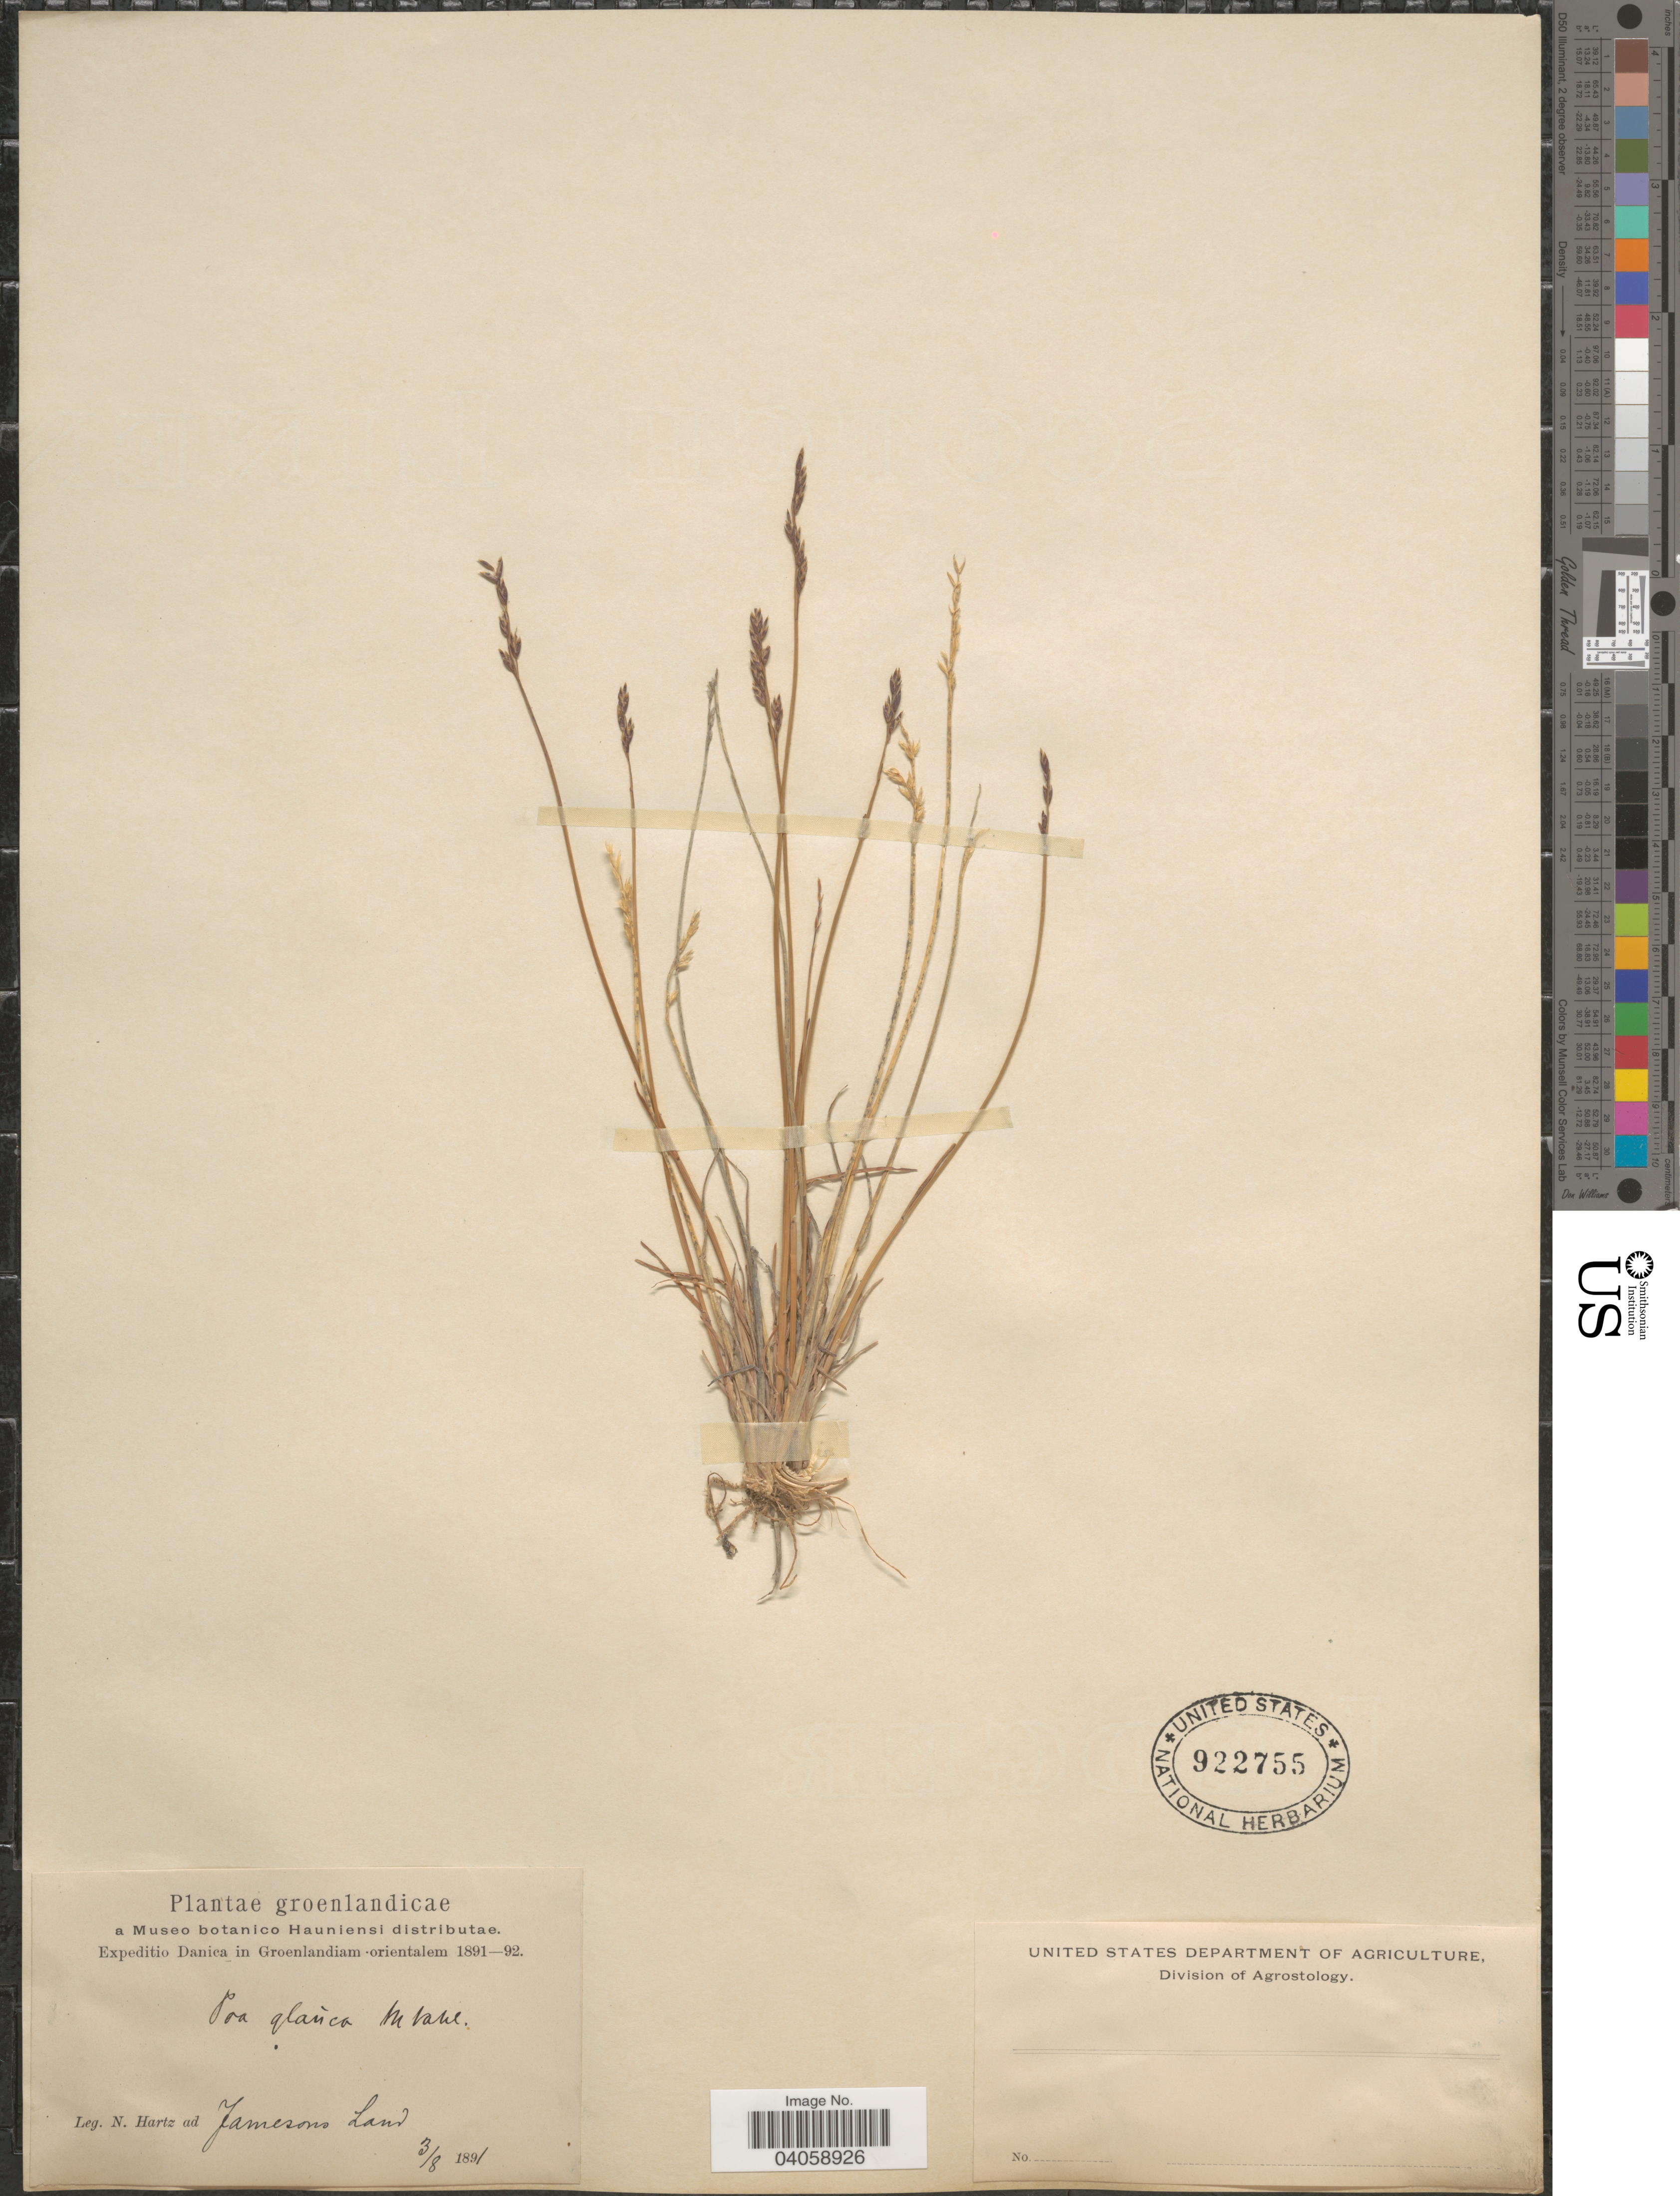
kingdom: Plantae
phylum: Tracheophyta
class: Liliopsida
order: Poales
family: Poaceae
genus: Poa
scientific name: Poa glauca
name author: Vahl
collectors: N. Hartz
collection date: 1891-08-03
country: Greenland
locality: Groenlandicae. In Groenlandiam orientalem. Jamesons Land.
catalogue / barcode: US 922755